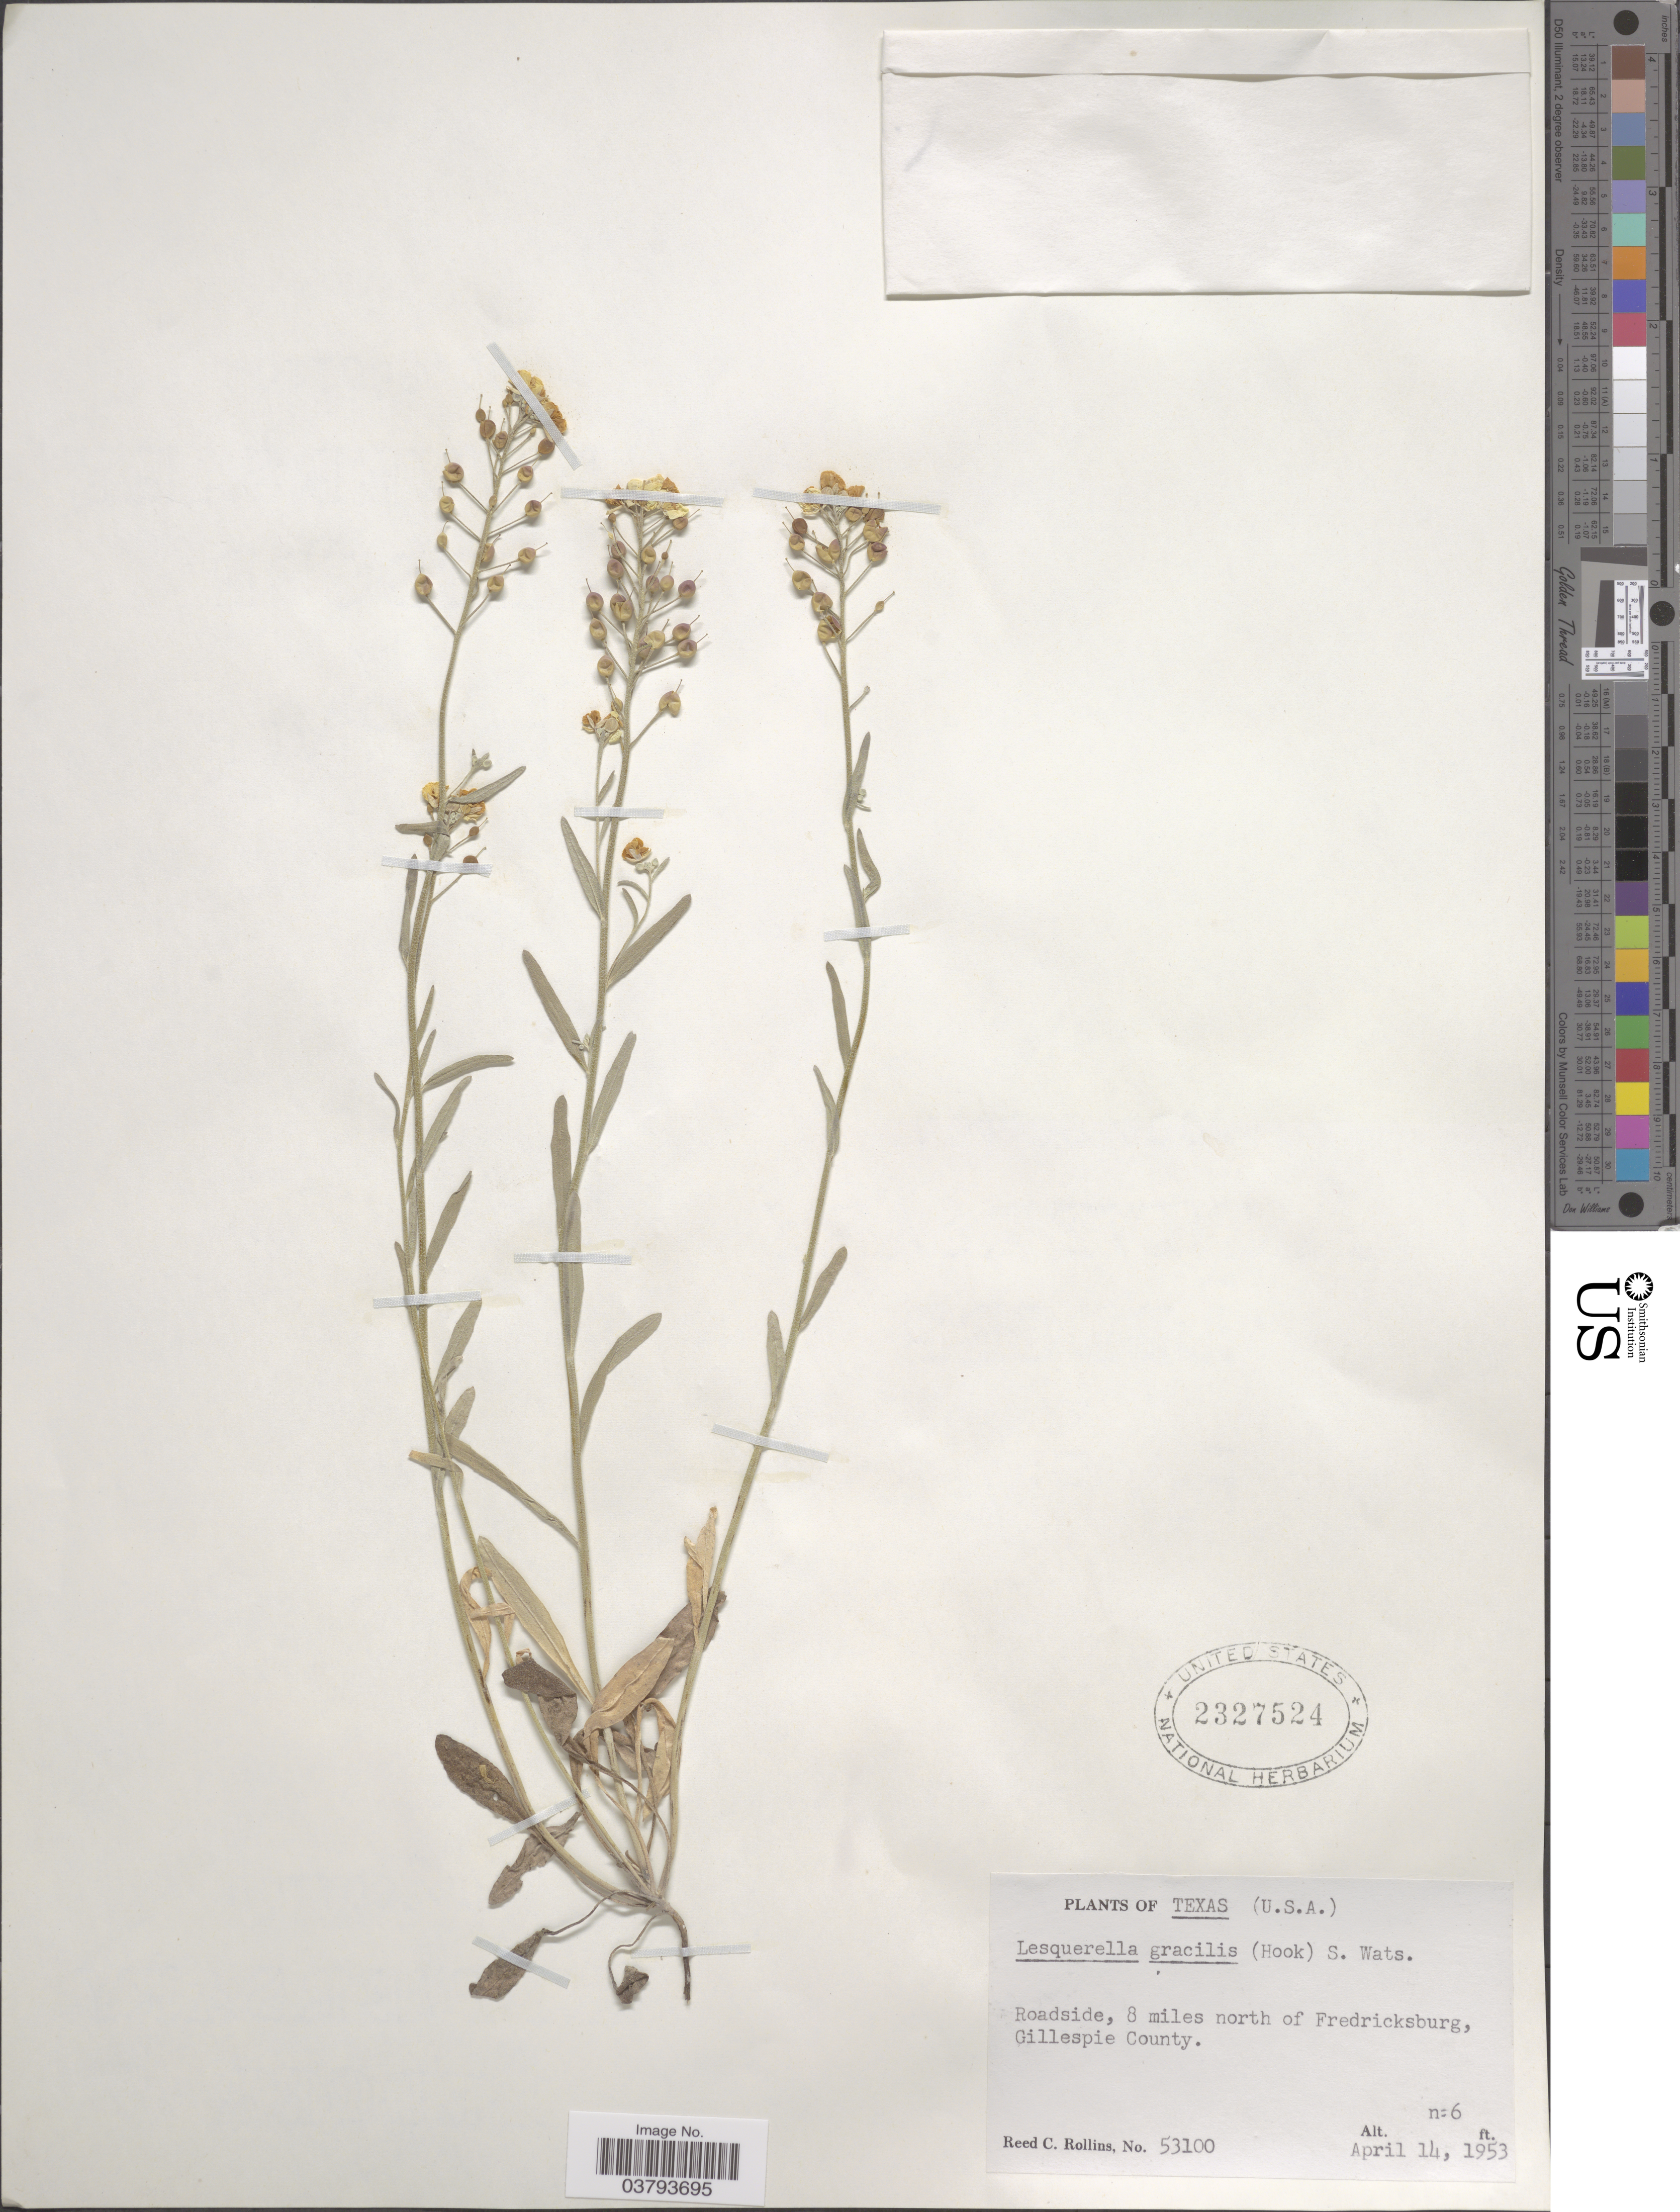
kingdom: Plantae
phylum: Tracheophyta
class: Magnoliopsida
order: Brassicales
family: Brassicaceae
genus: Lesquerella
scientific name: Lesquerella gracilis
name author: (Hook.) S. Watson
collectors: R. C. Rollins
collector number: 53100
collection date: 1953-04-14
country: United States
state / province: Texas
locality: Roadside, 8 miles north of Fredricksburg, Gillespie County.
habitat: roadside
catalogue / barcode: US 2327524